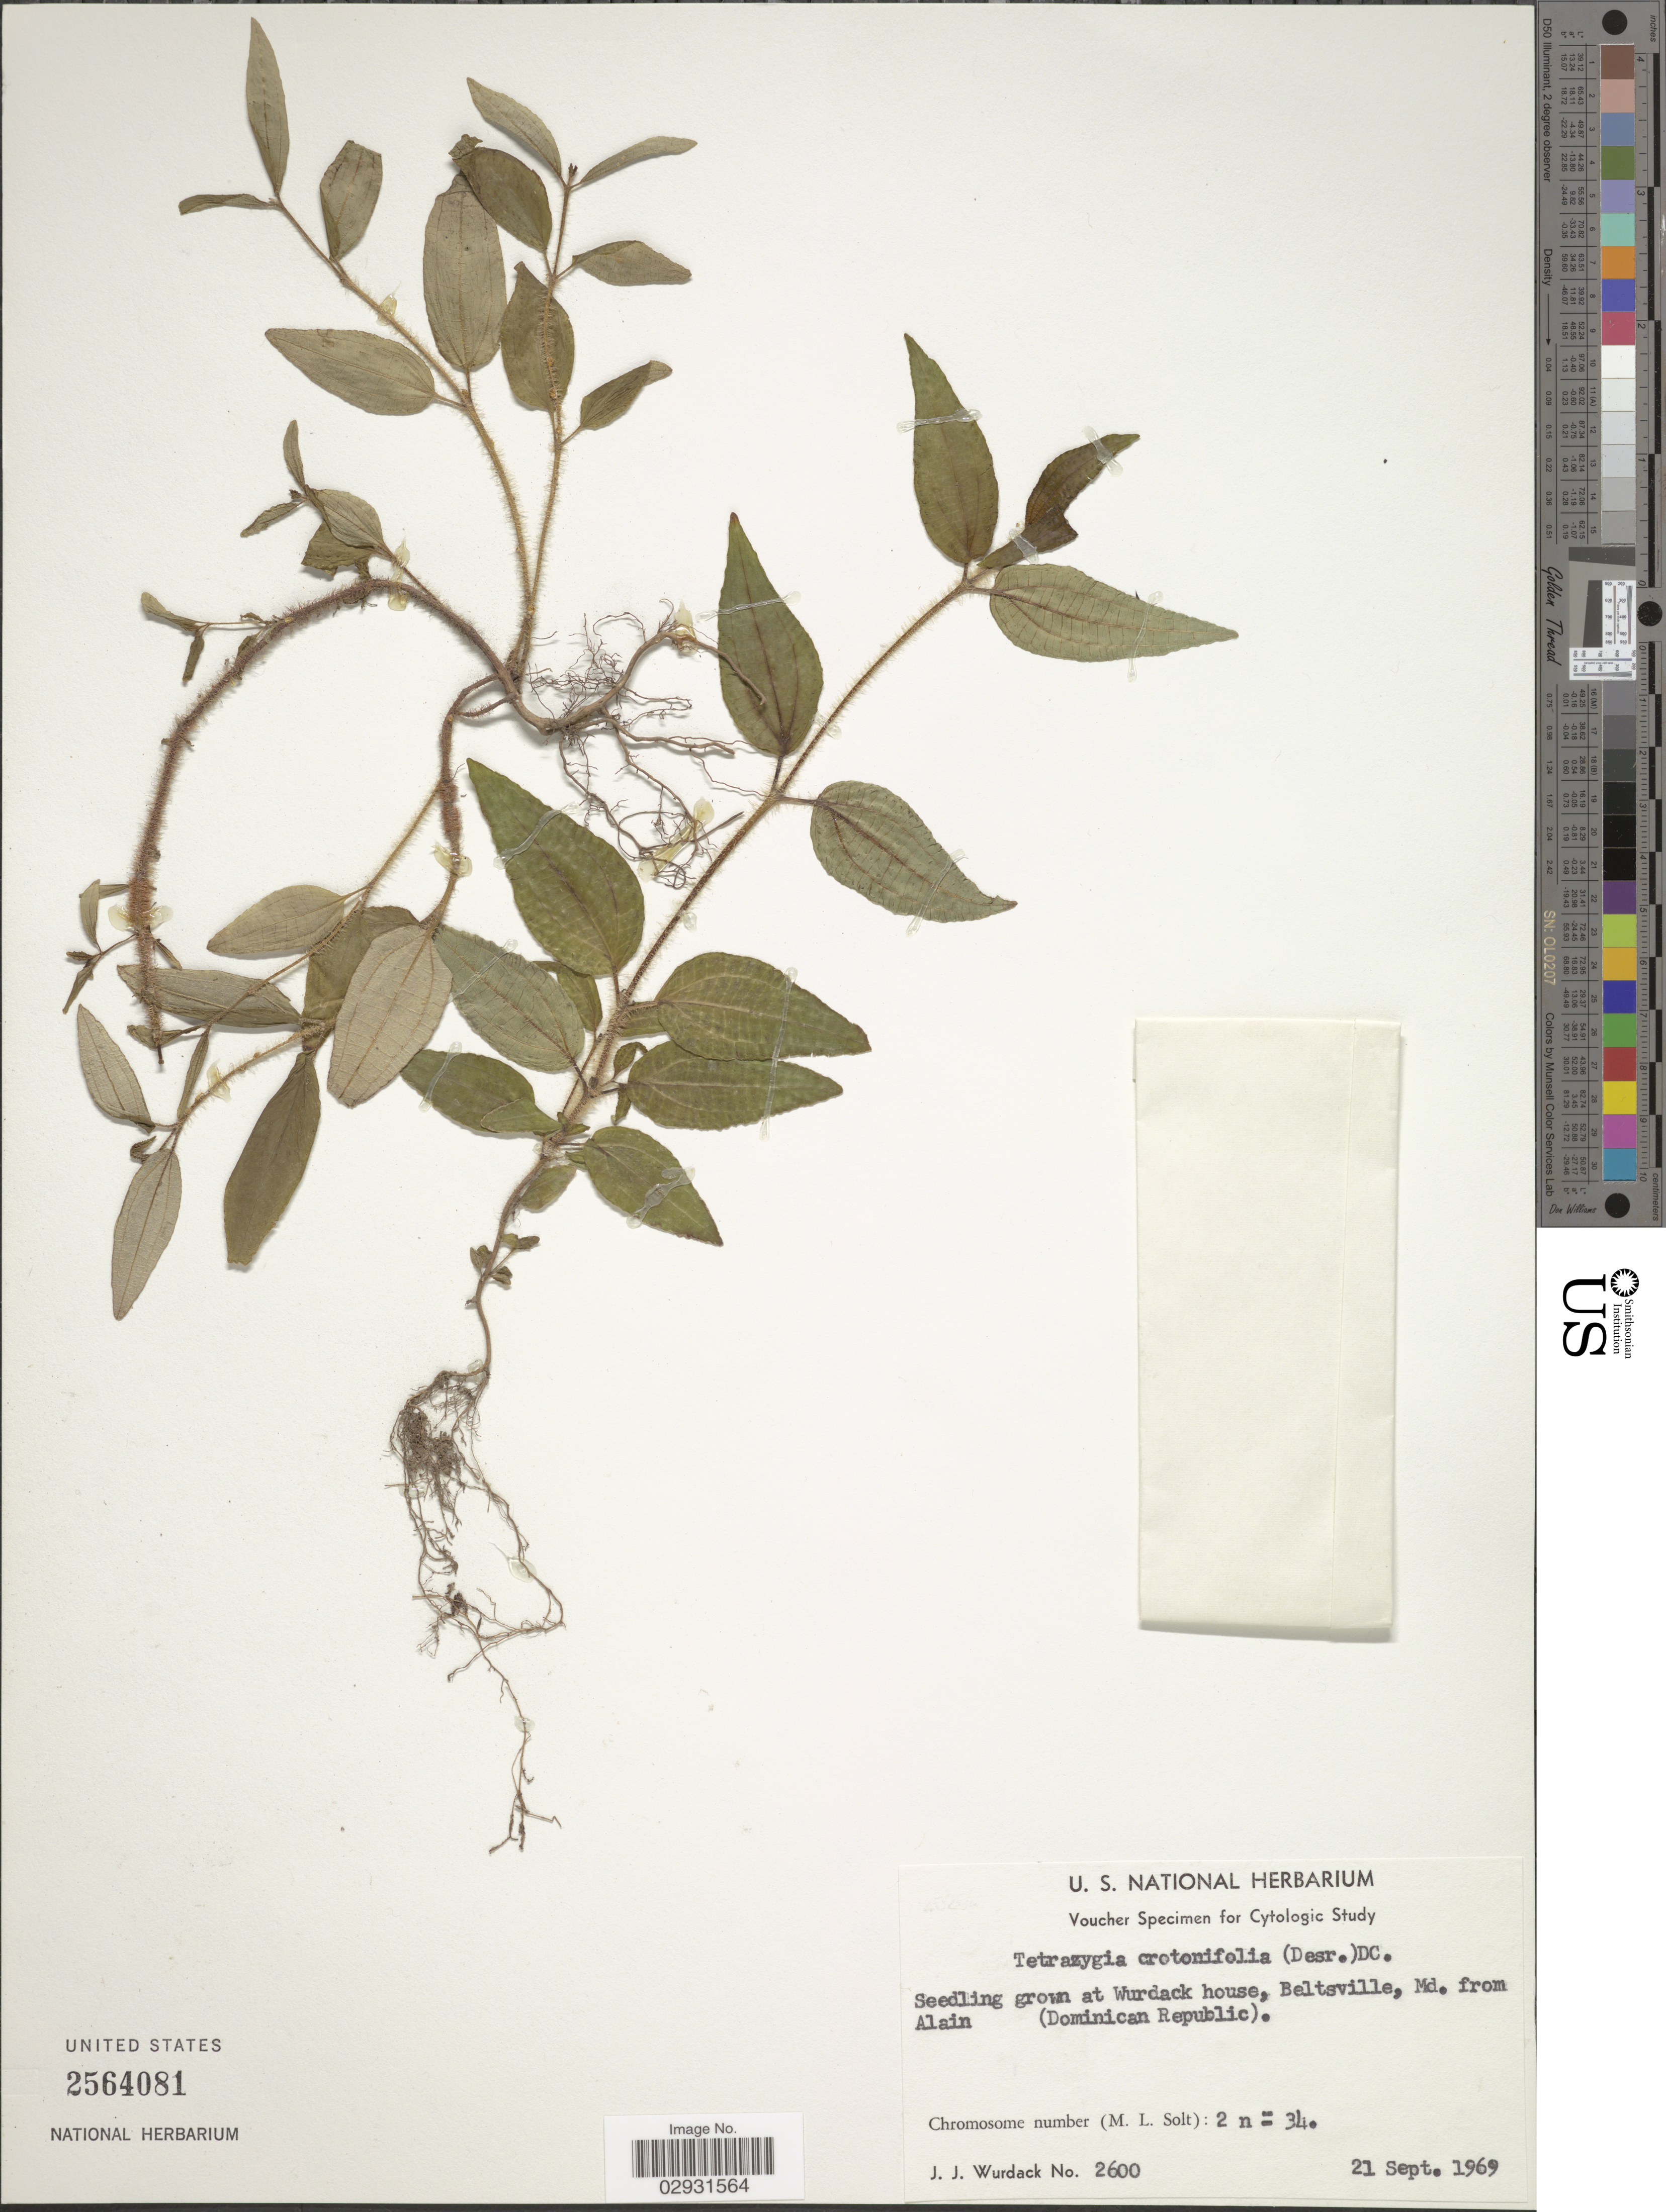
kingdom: Plantae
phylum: Tracheophyta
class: Magnoliopsida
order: Myrtales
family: Melastomataceae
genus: Tetrazygia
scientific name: Tetrazygia crotonifolia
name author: (Desr.) DC.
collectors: J. J. Wurdack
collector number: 2600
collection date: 1969-09-21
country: United States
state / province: Maryland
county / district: Prince George's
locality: Seedling grown at Wurdack house, Beltsville.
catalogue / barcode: US 2564081